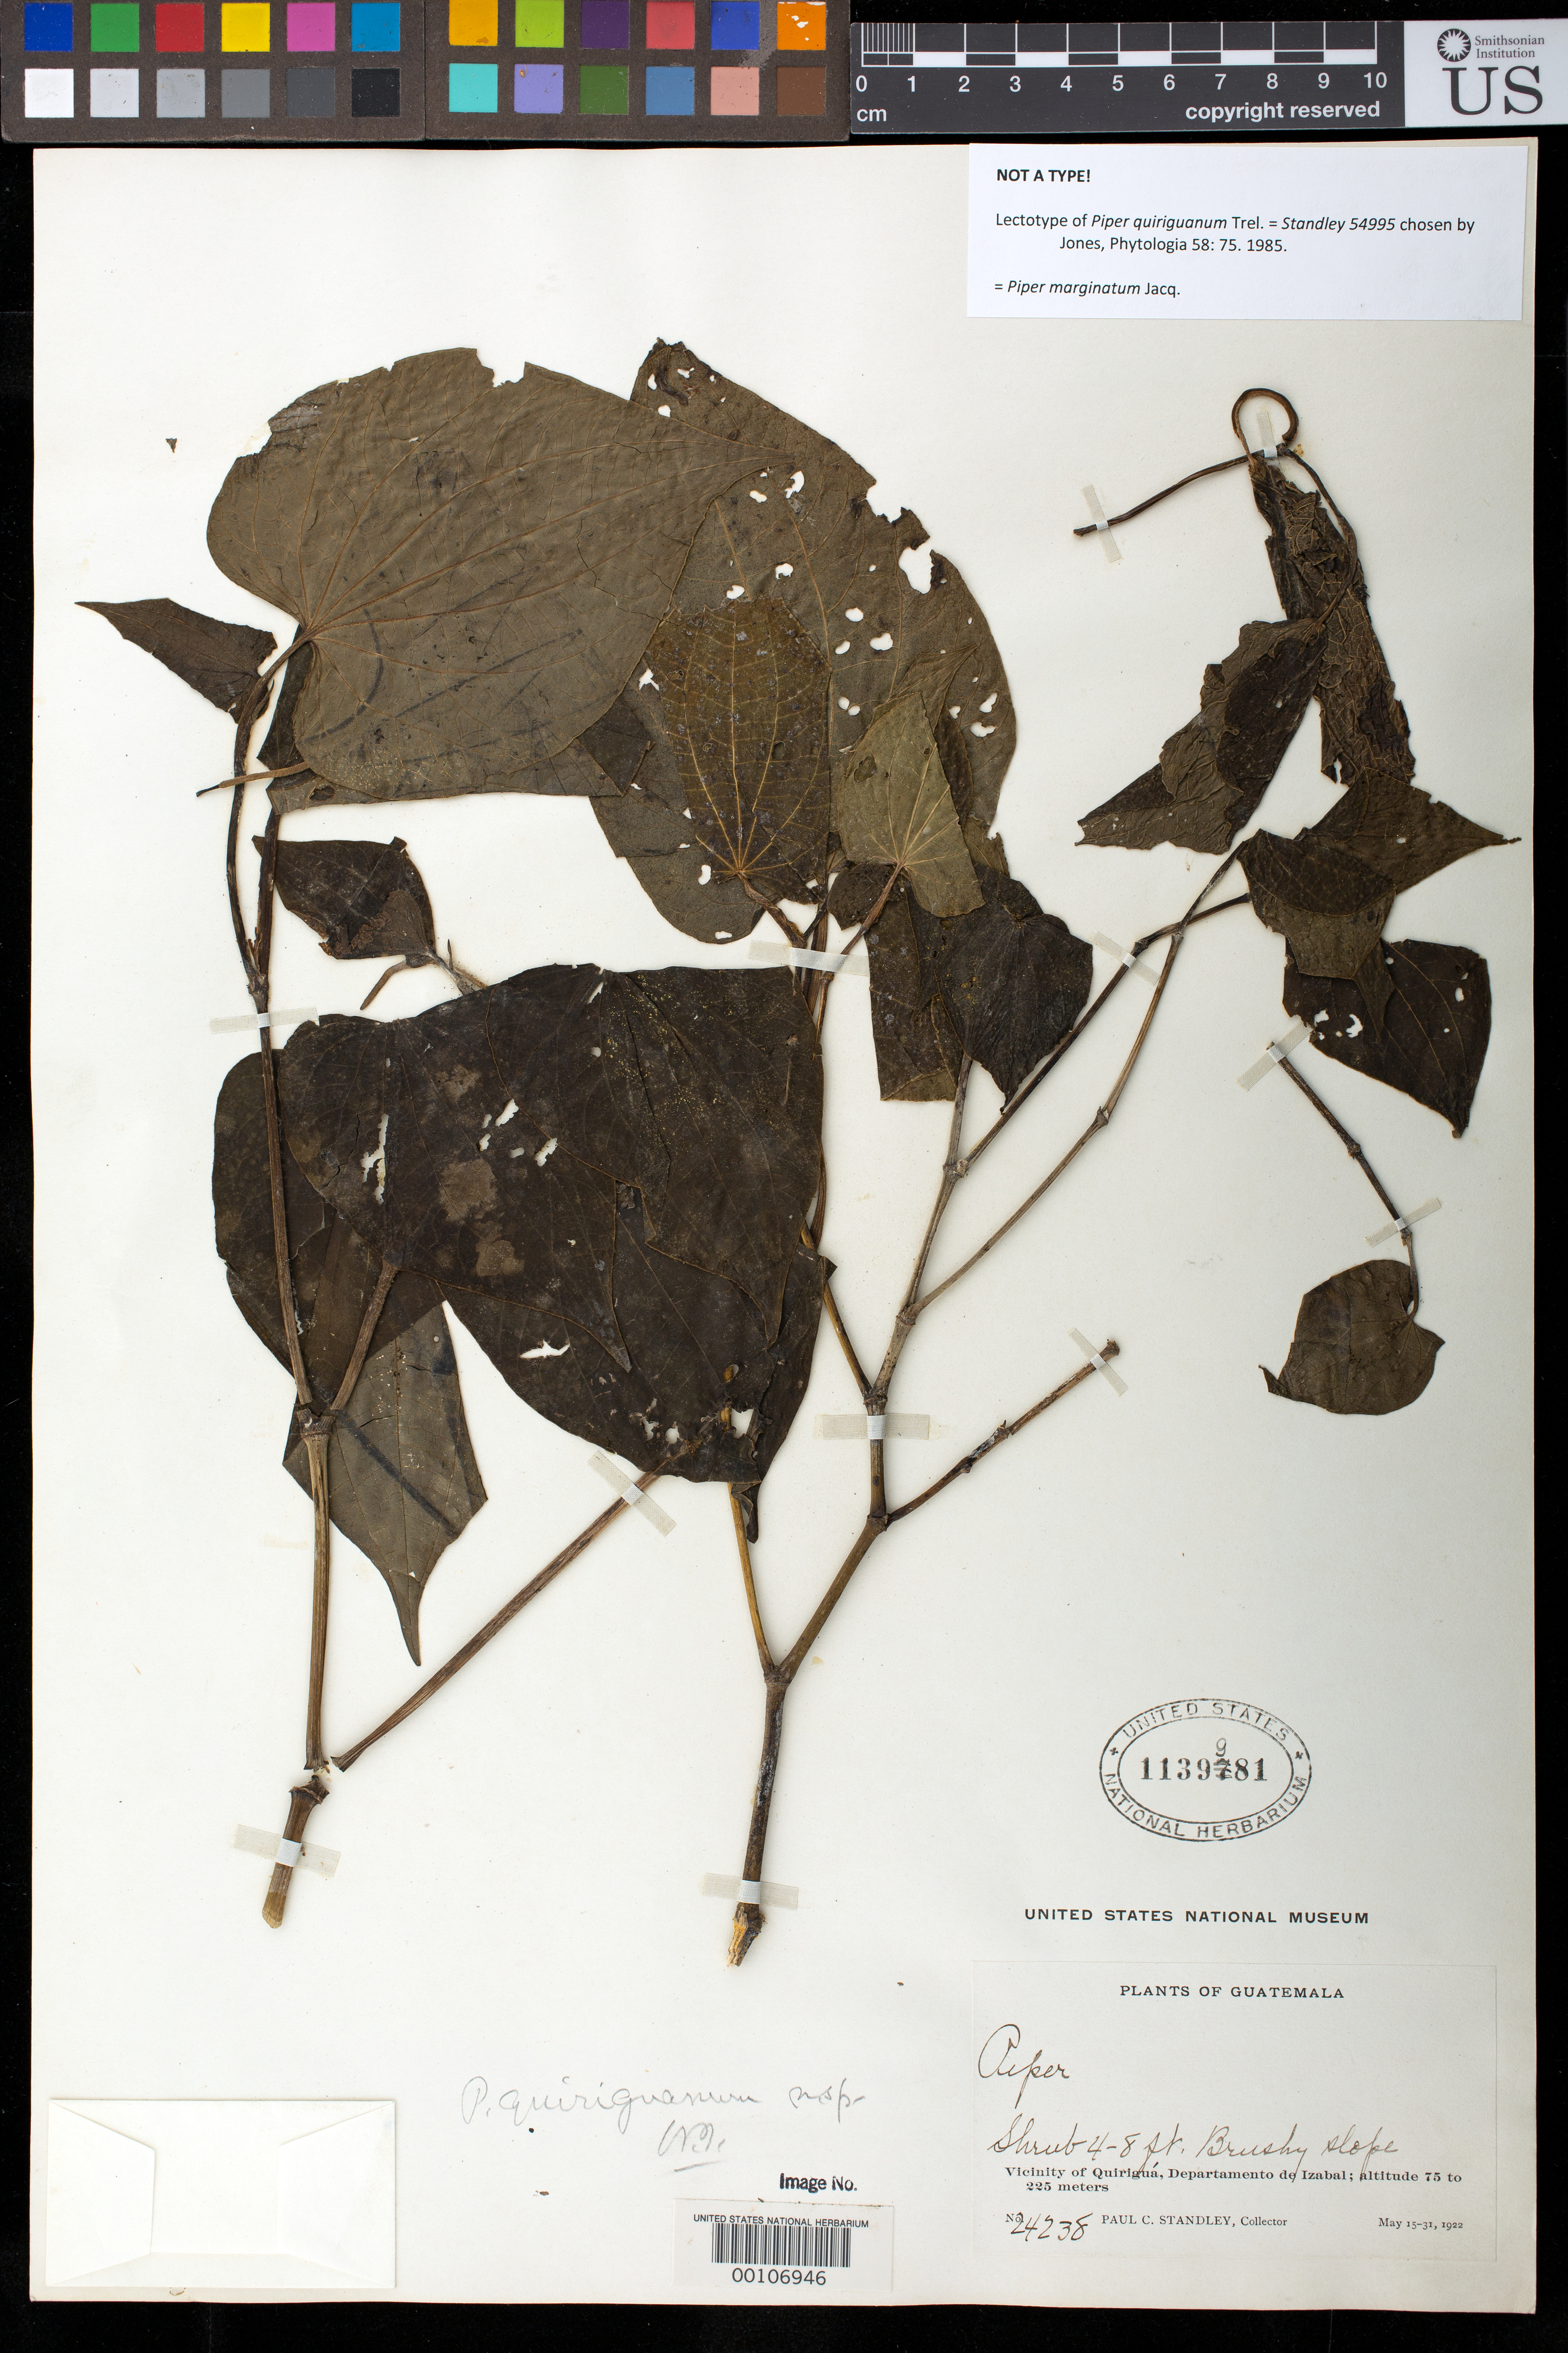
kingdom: Plantae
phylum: Tracheophyta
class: Magnoliopsida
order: Piperales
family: Piperaceae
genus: Piper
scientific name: Piper quiriguanum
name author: Trel. in Standl.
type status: Possible Syntype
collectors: P. C. Standley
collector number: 24238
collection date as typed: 15 May 1922 to 31 May 1922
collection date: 1922-05-15/1922-05-31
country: Guatemala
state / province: Izabal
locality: Vicinity of Quiriguá.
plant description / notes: Protologue does not designate any type, vaguely cites 2 (or more) collections: "in wet thickets near Progreso; also along the coast of Guatemala". This specimen (Standley 24238) was annotated with the name by Trelease and is surely original material, if not a syntype. Annotated [unsigned, undated] "NOT A TYPE!"; lectotype collection is Standley 54995 as designated by Jones, Phytologia 58: 75 (1985).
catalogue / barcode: US 1139981